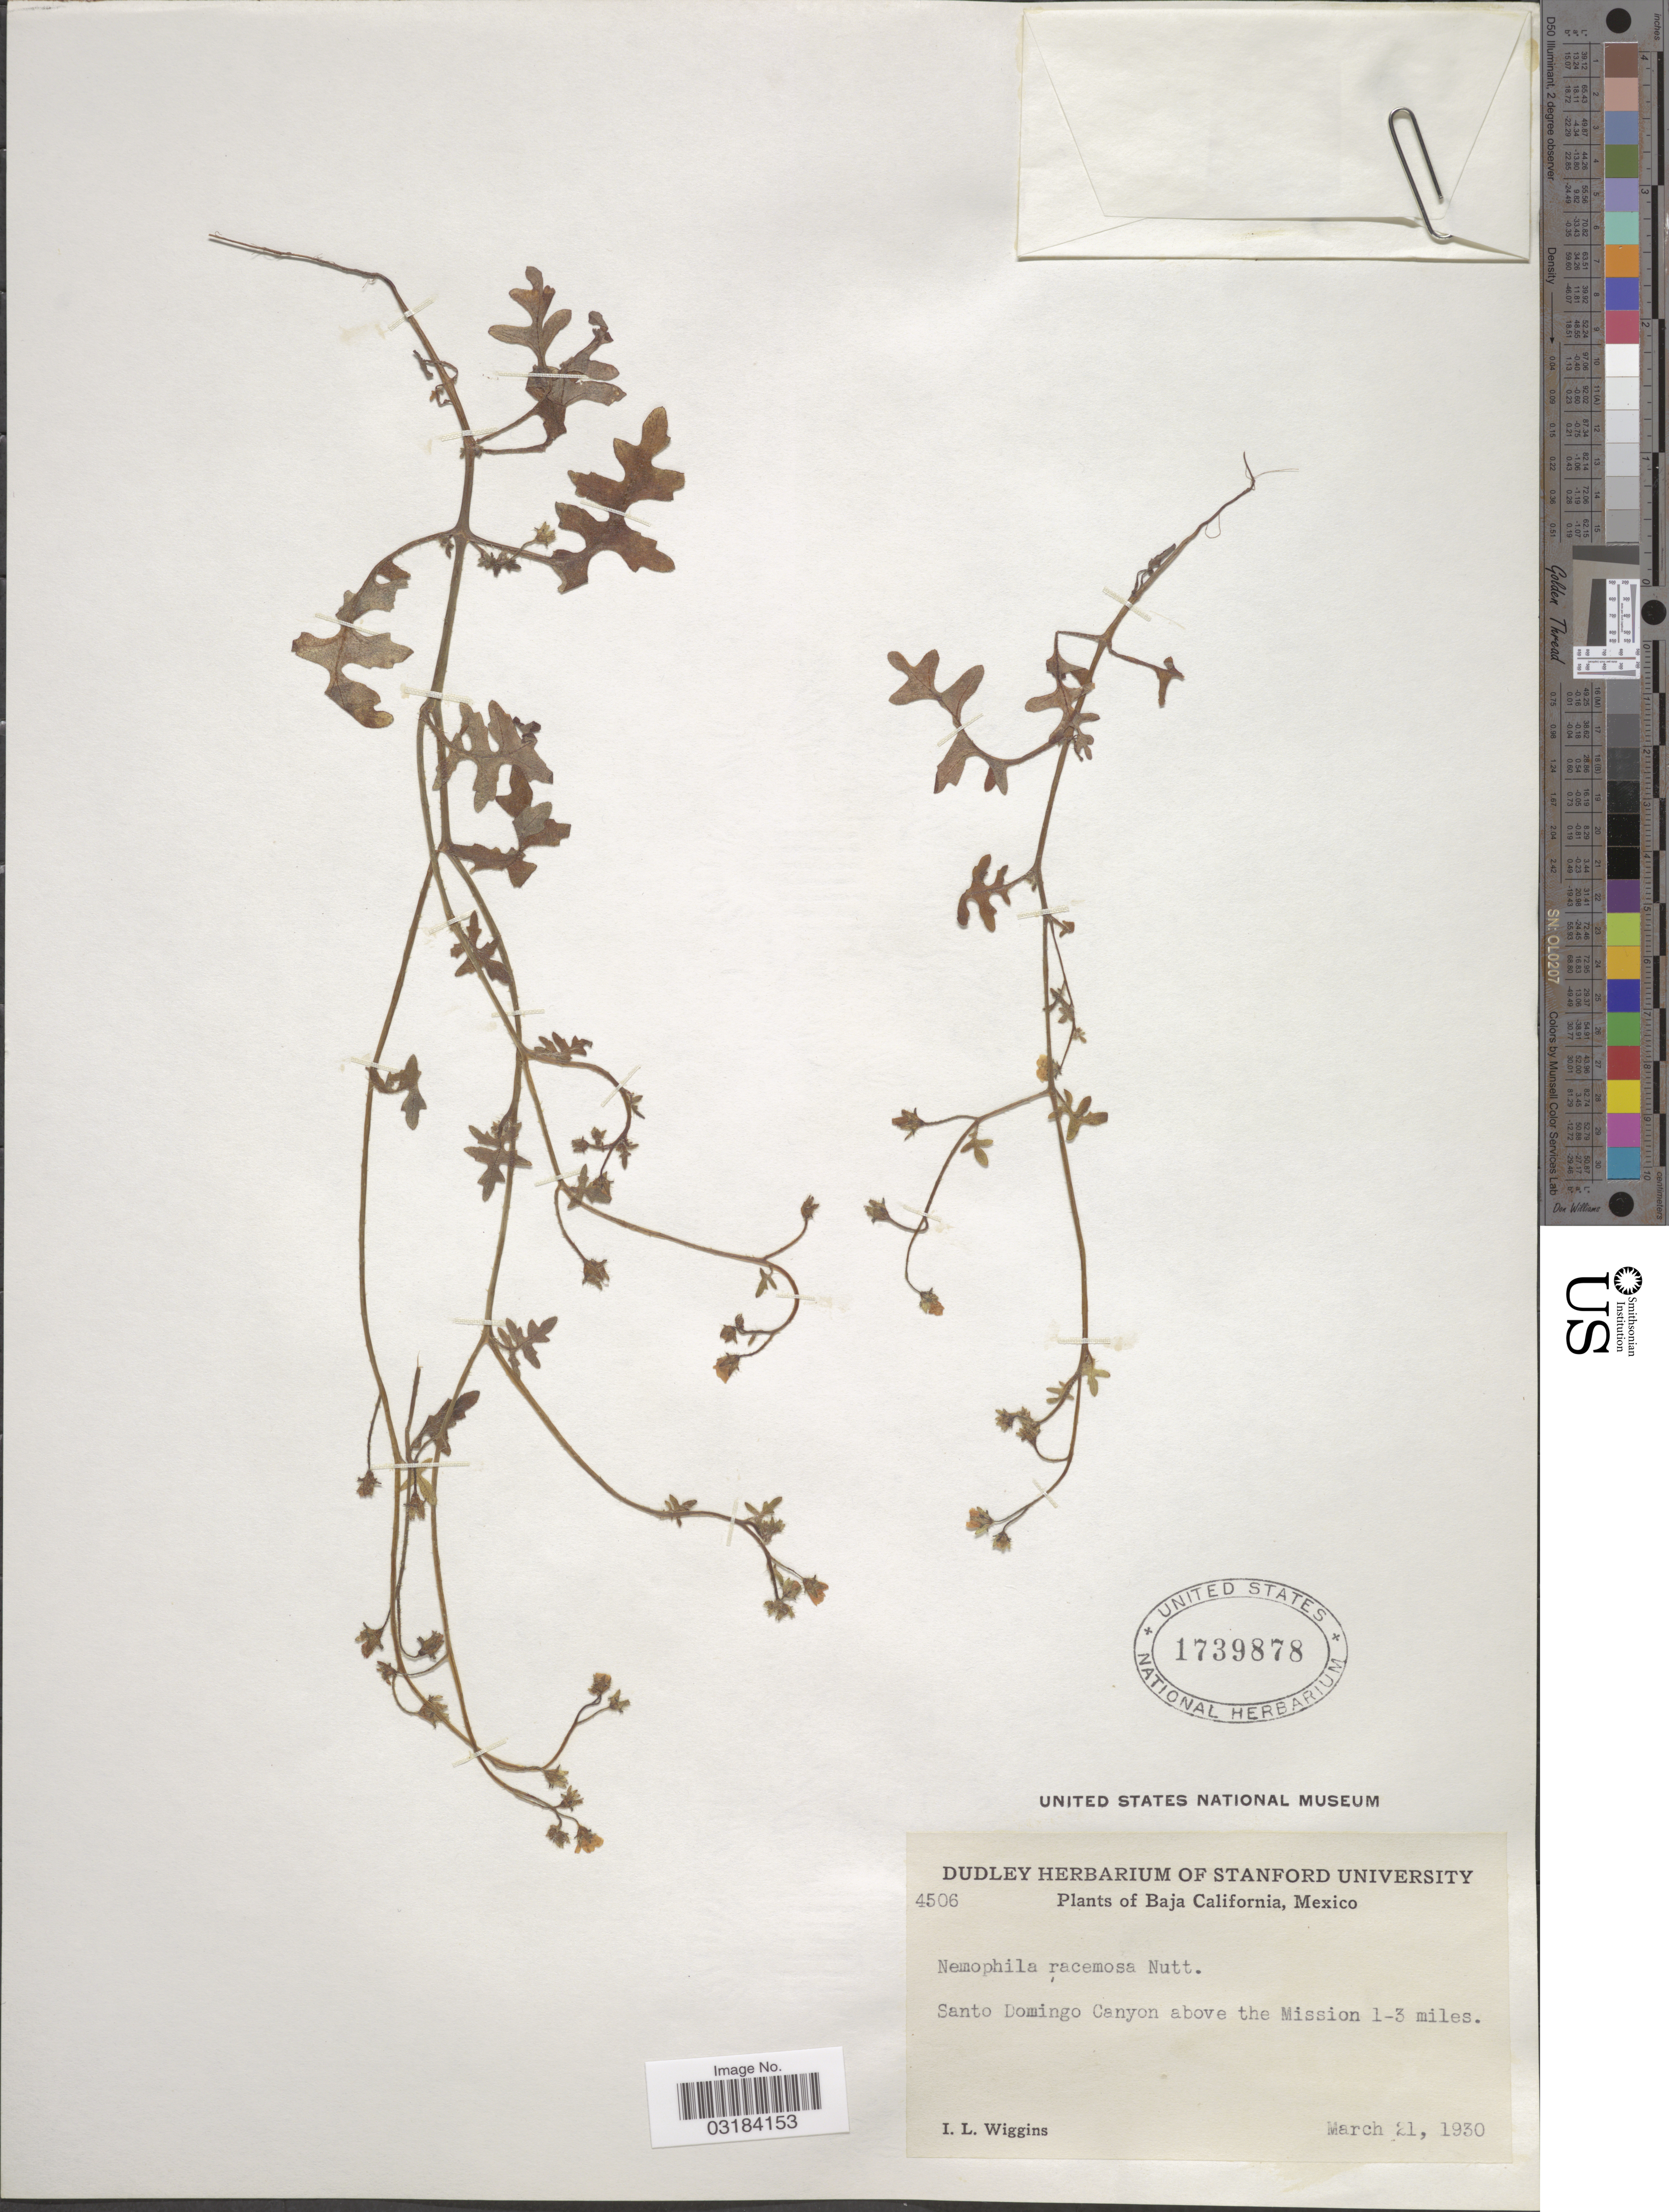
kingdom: Plantae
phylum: Tracheophyta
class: Magnoliopsida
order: Boraginales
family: Hydrophyllaceae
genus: Pholistoma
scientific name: Pholistoma racemosum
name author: (Nutt. ex A. Gray) Constance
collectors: I. L. Wiggins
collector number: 4506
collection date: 1930-03-21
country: Mexico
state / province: Baja California Sur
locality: Santo Domingo Canyon above the Mission 1-3 miles.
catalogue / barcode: US 1739878